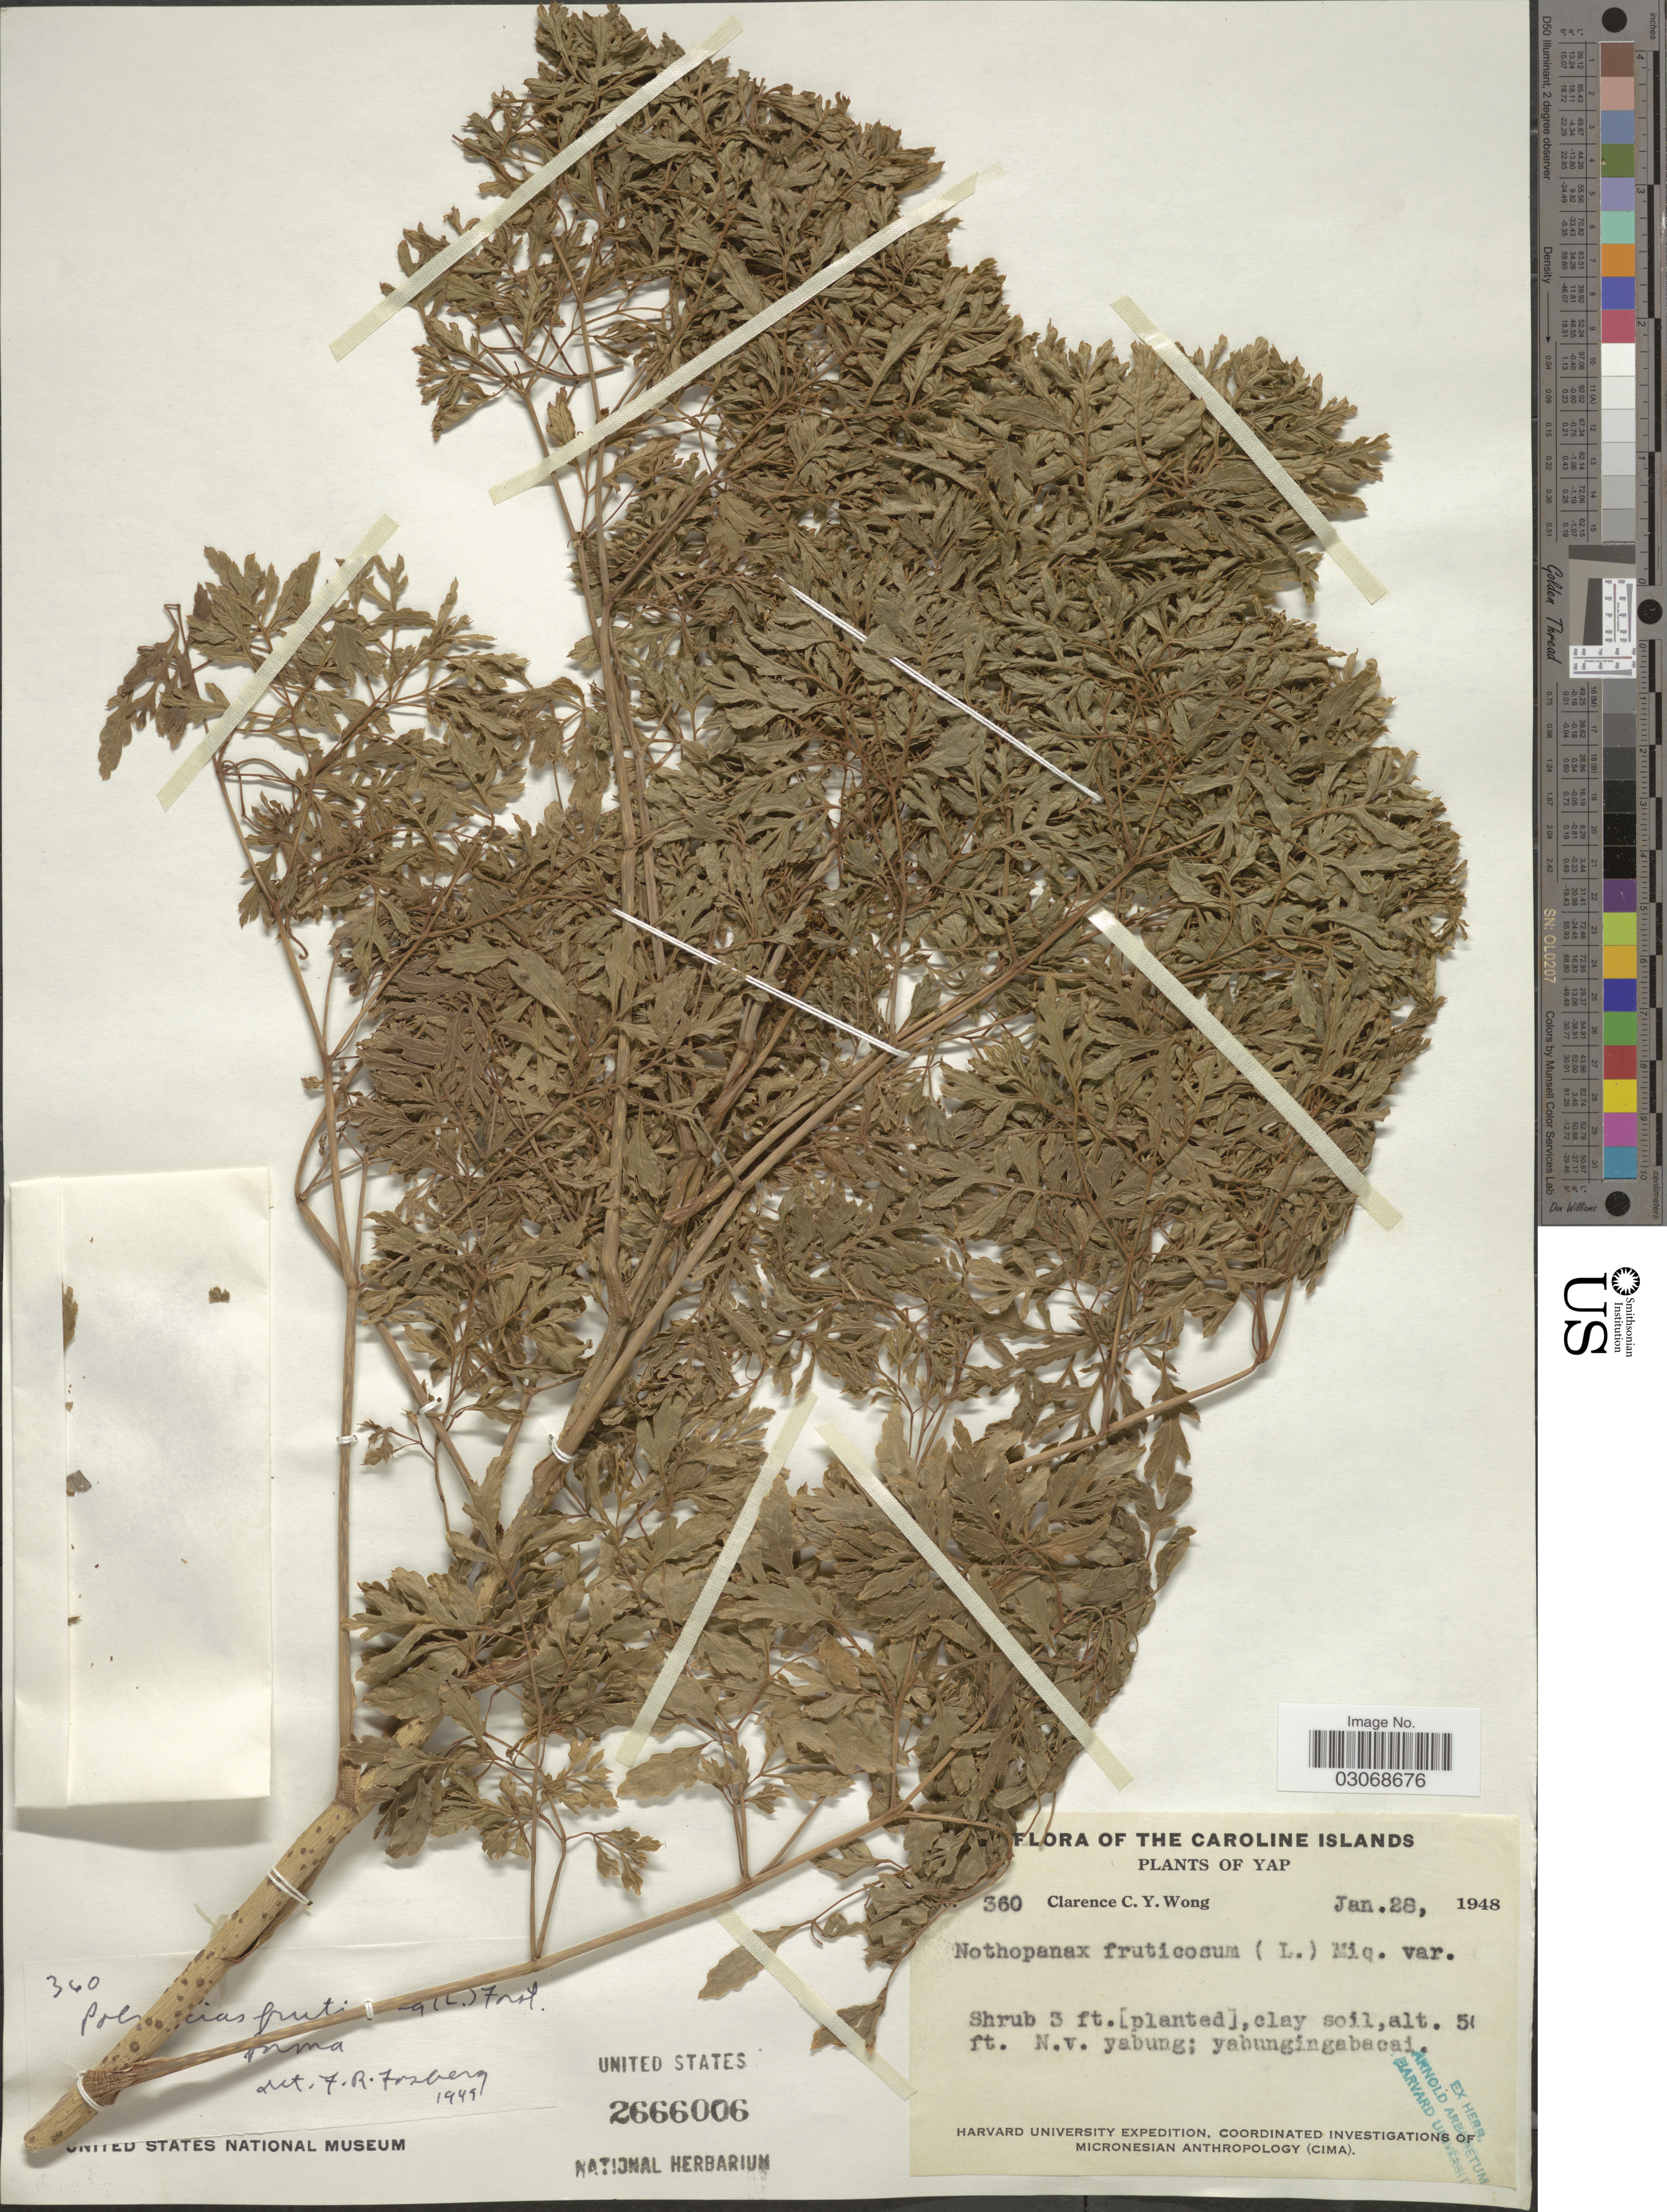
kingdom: Plantae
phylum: Tracheophyta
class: Magnoliopsida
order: Apiales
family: Araliaceae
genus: Polyscias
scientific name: Polyscias fruticosa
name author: (L.) Harms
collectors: C. Wong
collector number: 360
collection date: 1948-01-28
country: Micronesia, Federated States of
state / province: Yap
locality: The Caroline Islands.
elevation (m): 15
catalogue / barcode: US 2666006